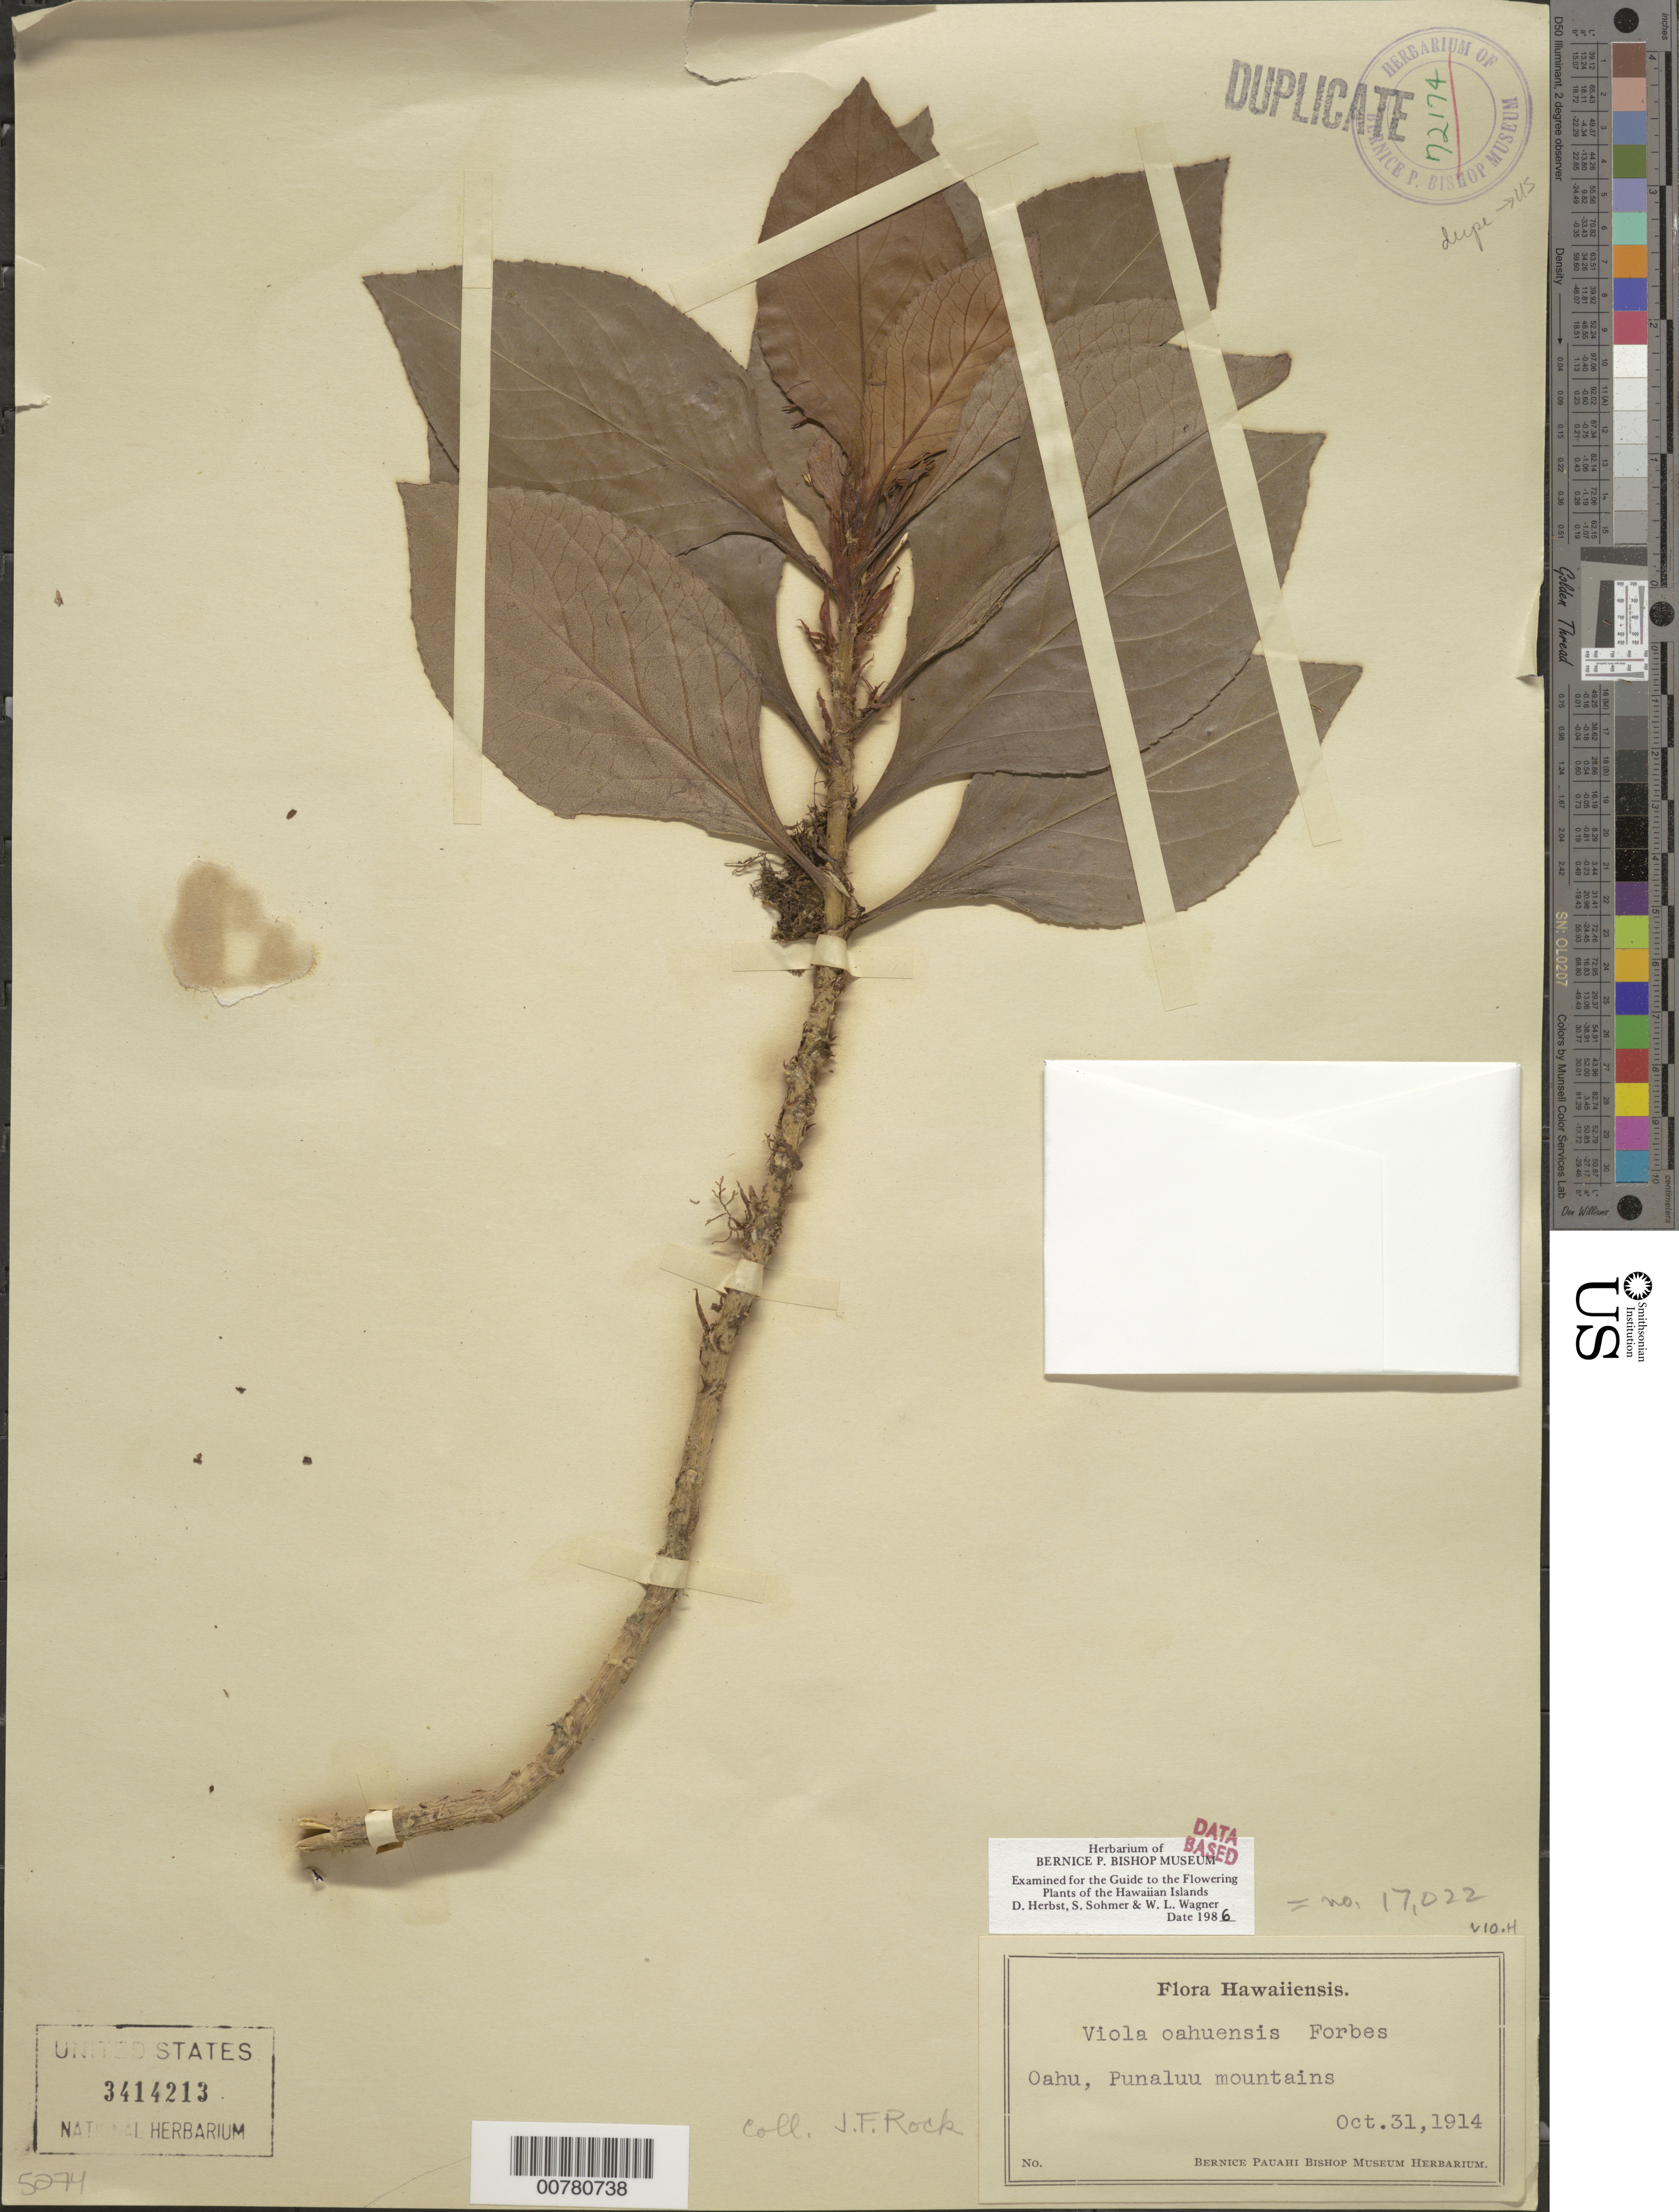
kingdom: Plantae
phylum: Tracheophyta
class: Magnoliopsida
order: Malpighiales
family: Violaceae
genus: Viola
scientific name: Viola oahuensis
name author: C.N. Forbes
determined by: Wagner, W. L.; Herbst, D. R.; Sohmer, S. H.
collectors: J. F. Rock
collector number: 17022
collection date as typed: Oct 1914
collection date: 1914-10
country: United States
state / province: Hawaii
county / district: Honolulu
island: Oahu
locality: Punaluu Mts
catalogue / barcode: US 3414213